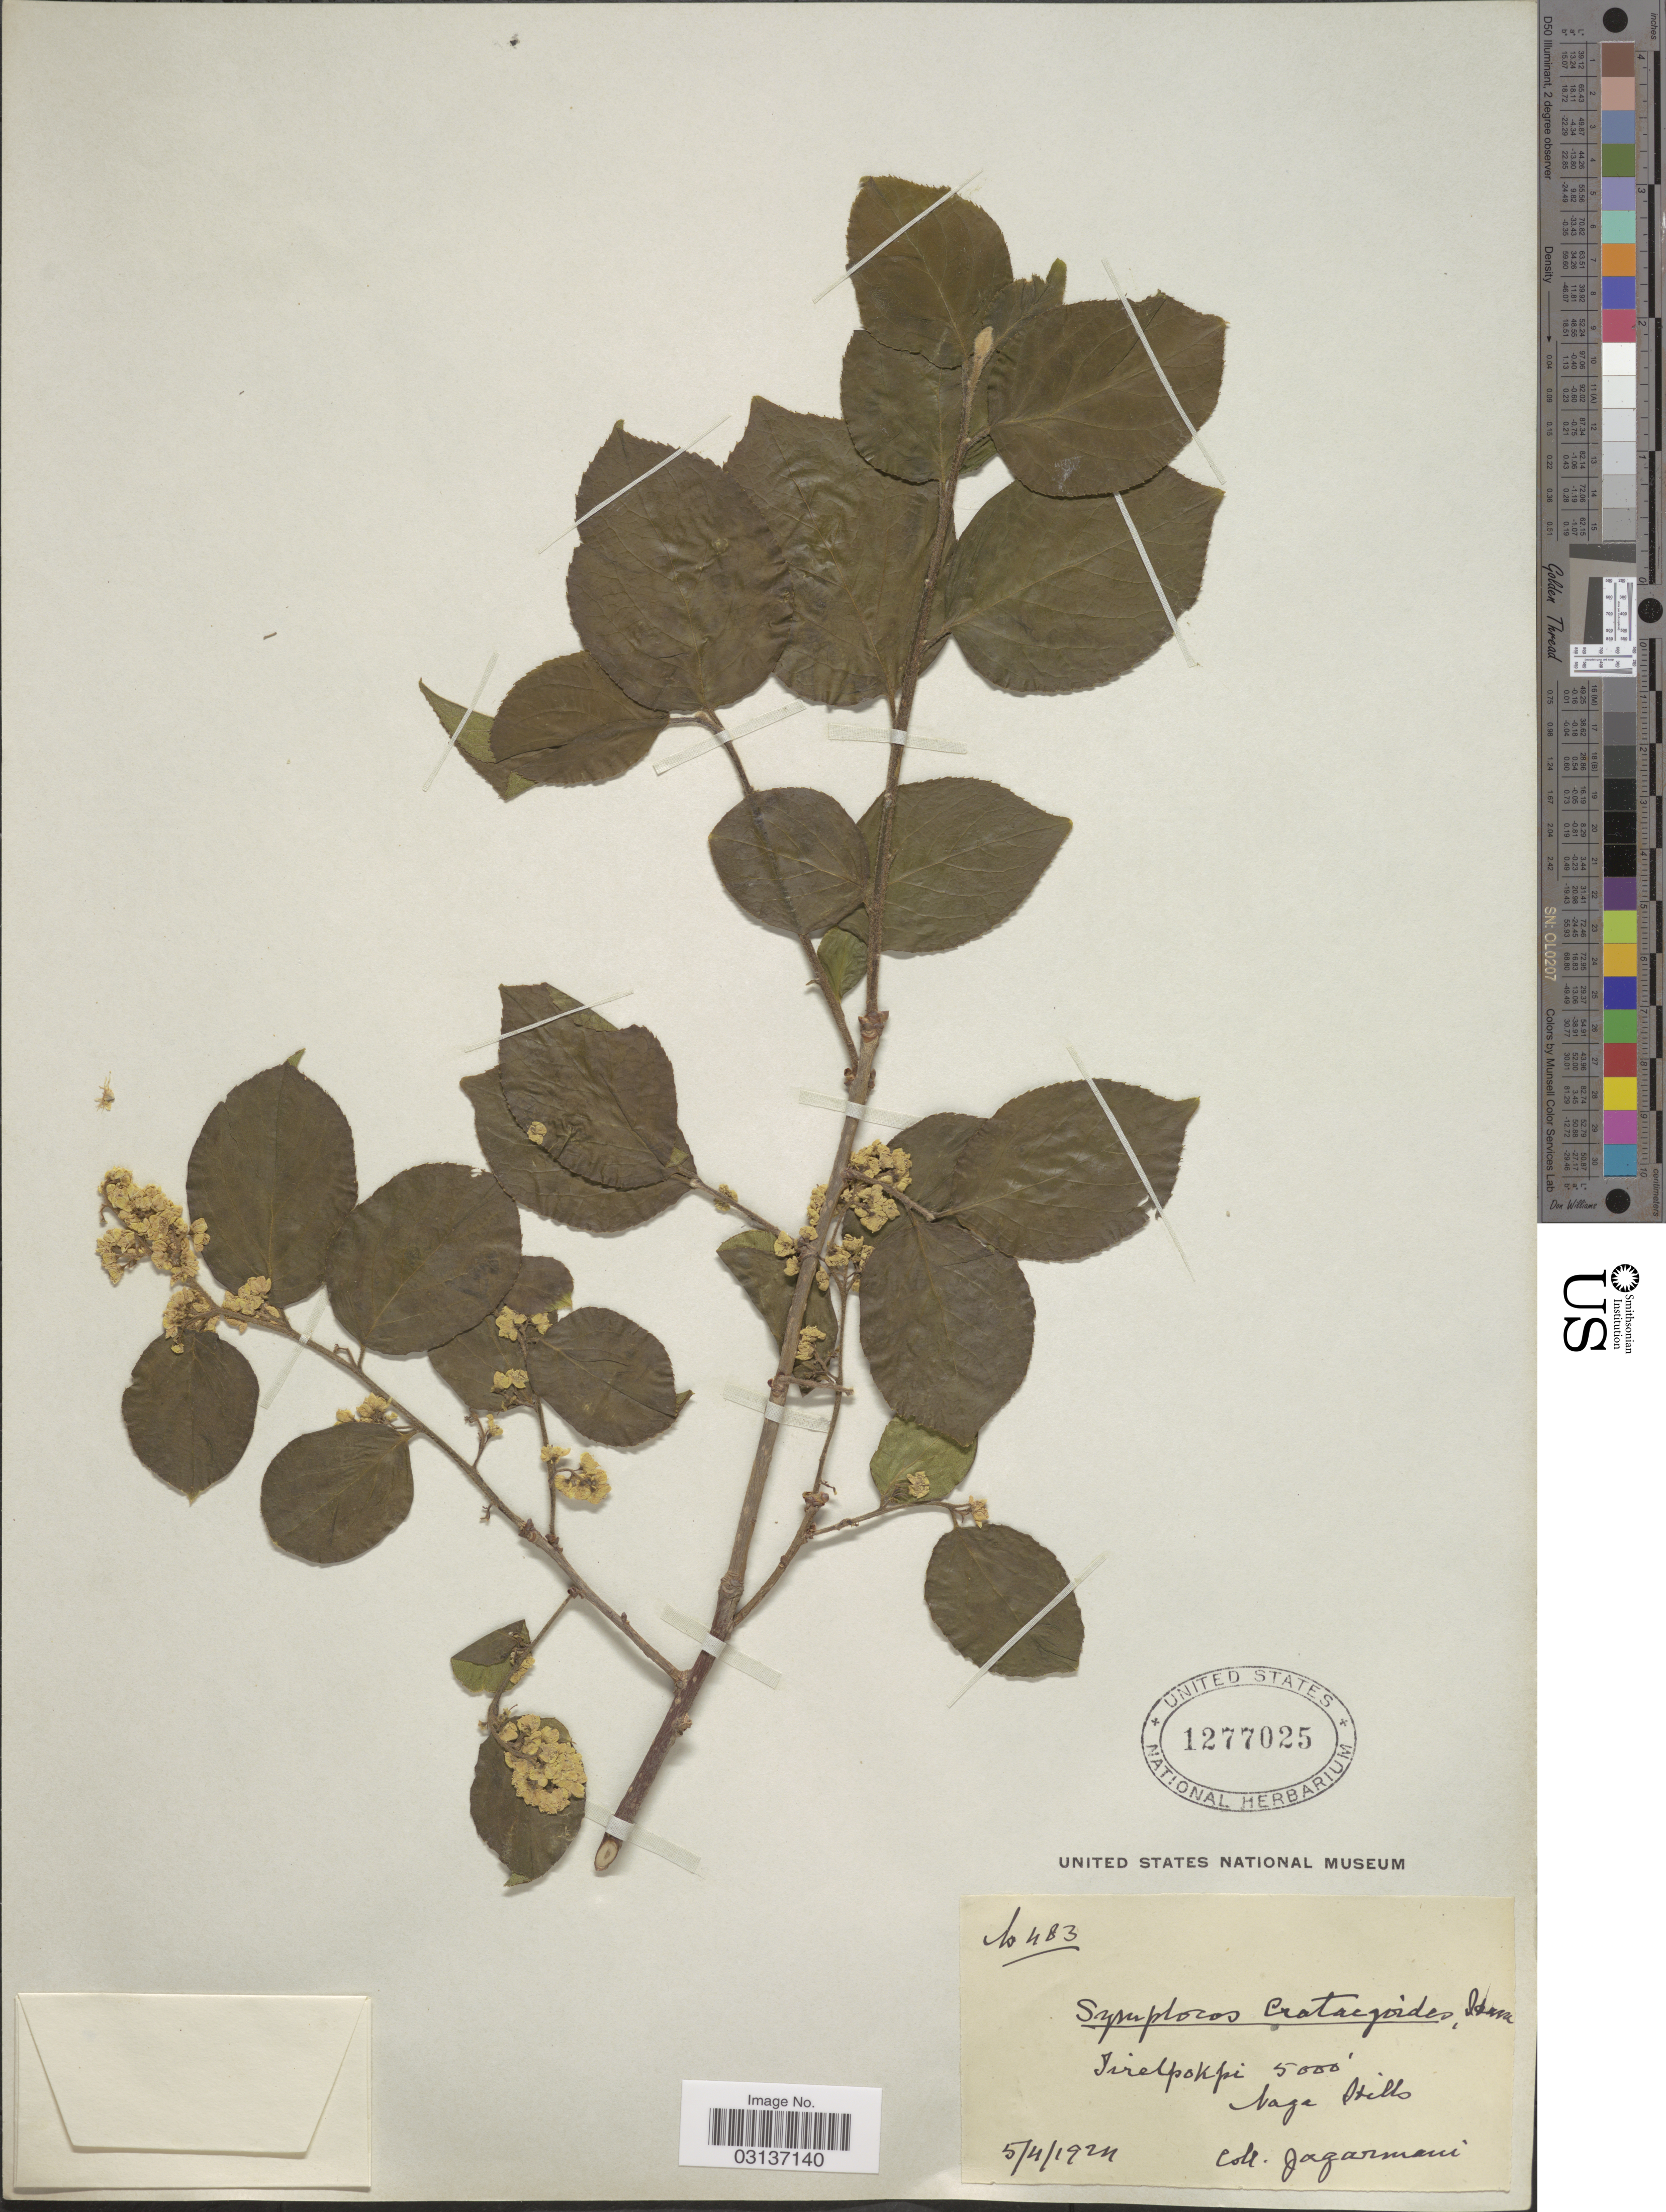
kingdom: Plantae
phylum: Tracheophyta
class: Magnoliopsida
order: Ericales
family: Symplocaceae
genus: Symplocos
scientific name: Symplocos paniculata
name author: Miq.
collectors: -. Jagarmani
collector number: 483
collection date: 1924-04-05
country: India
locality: Tirelpokpi [interpreted]. Naga Hills.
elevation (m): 1524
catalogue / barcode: US 1277025